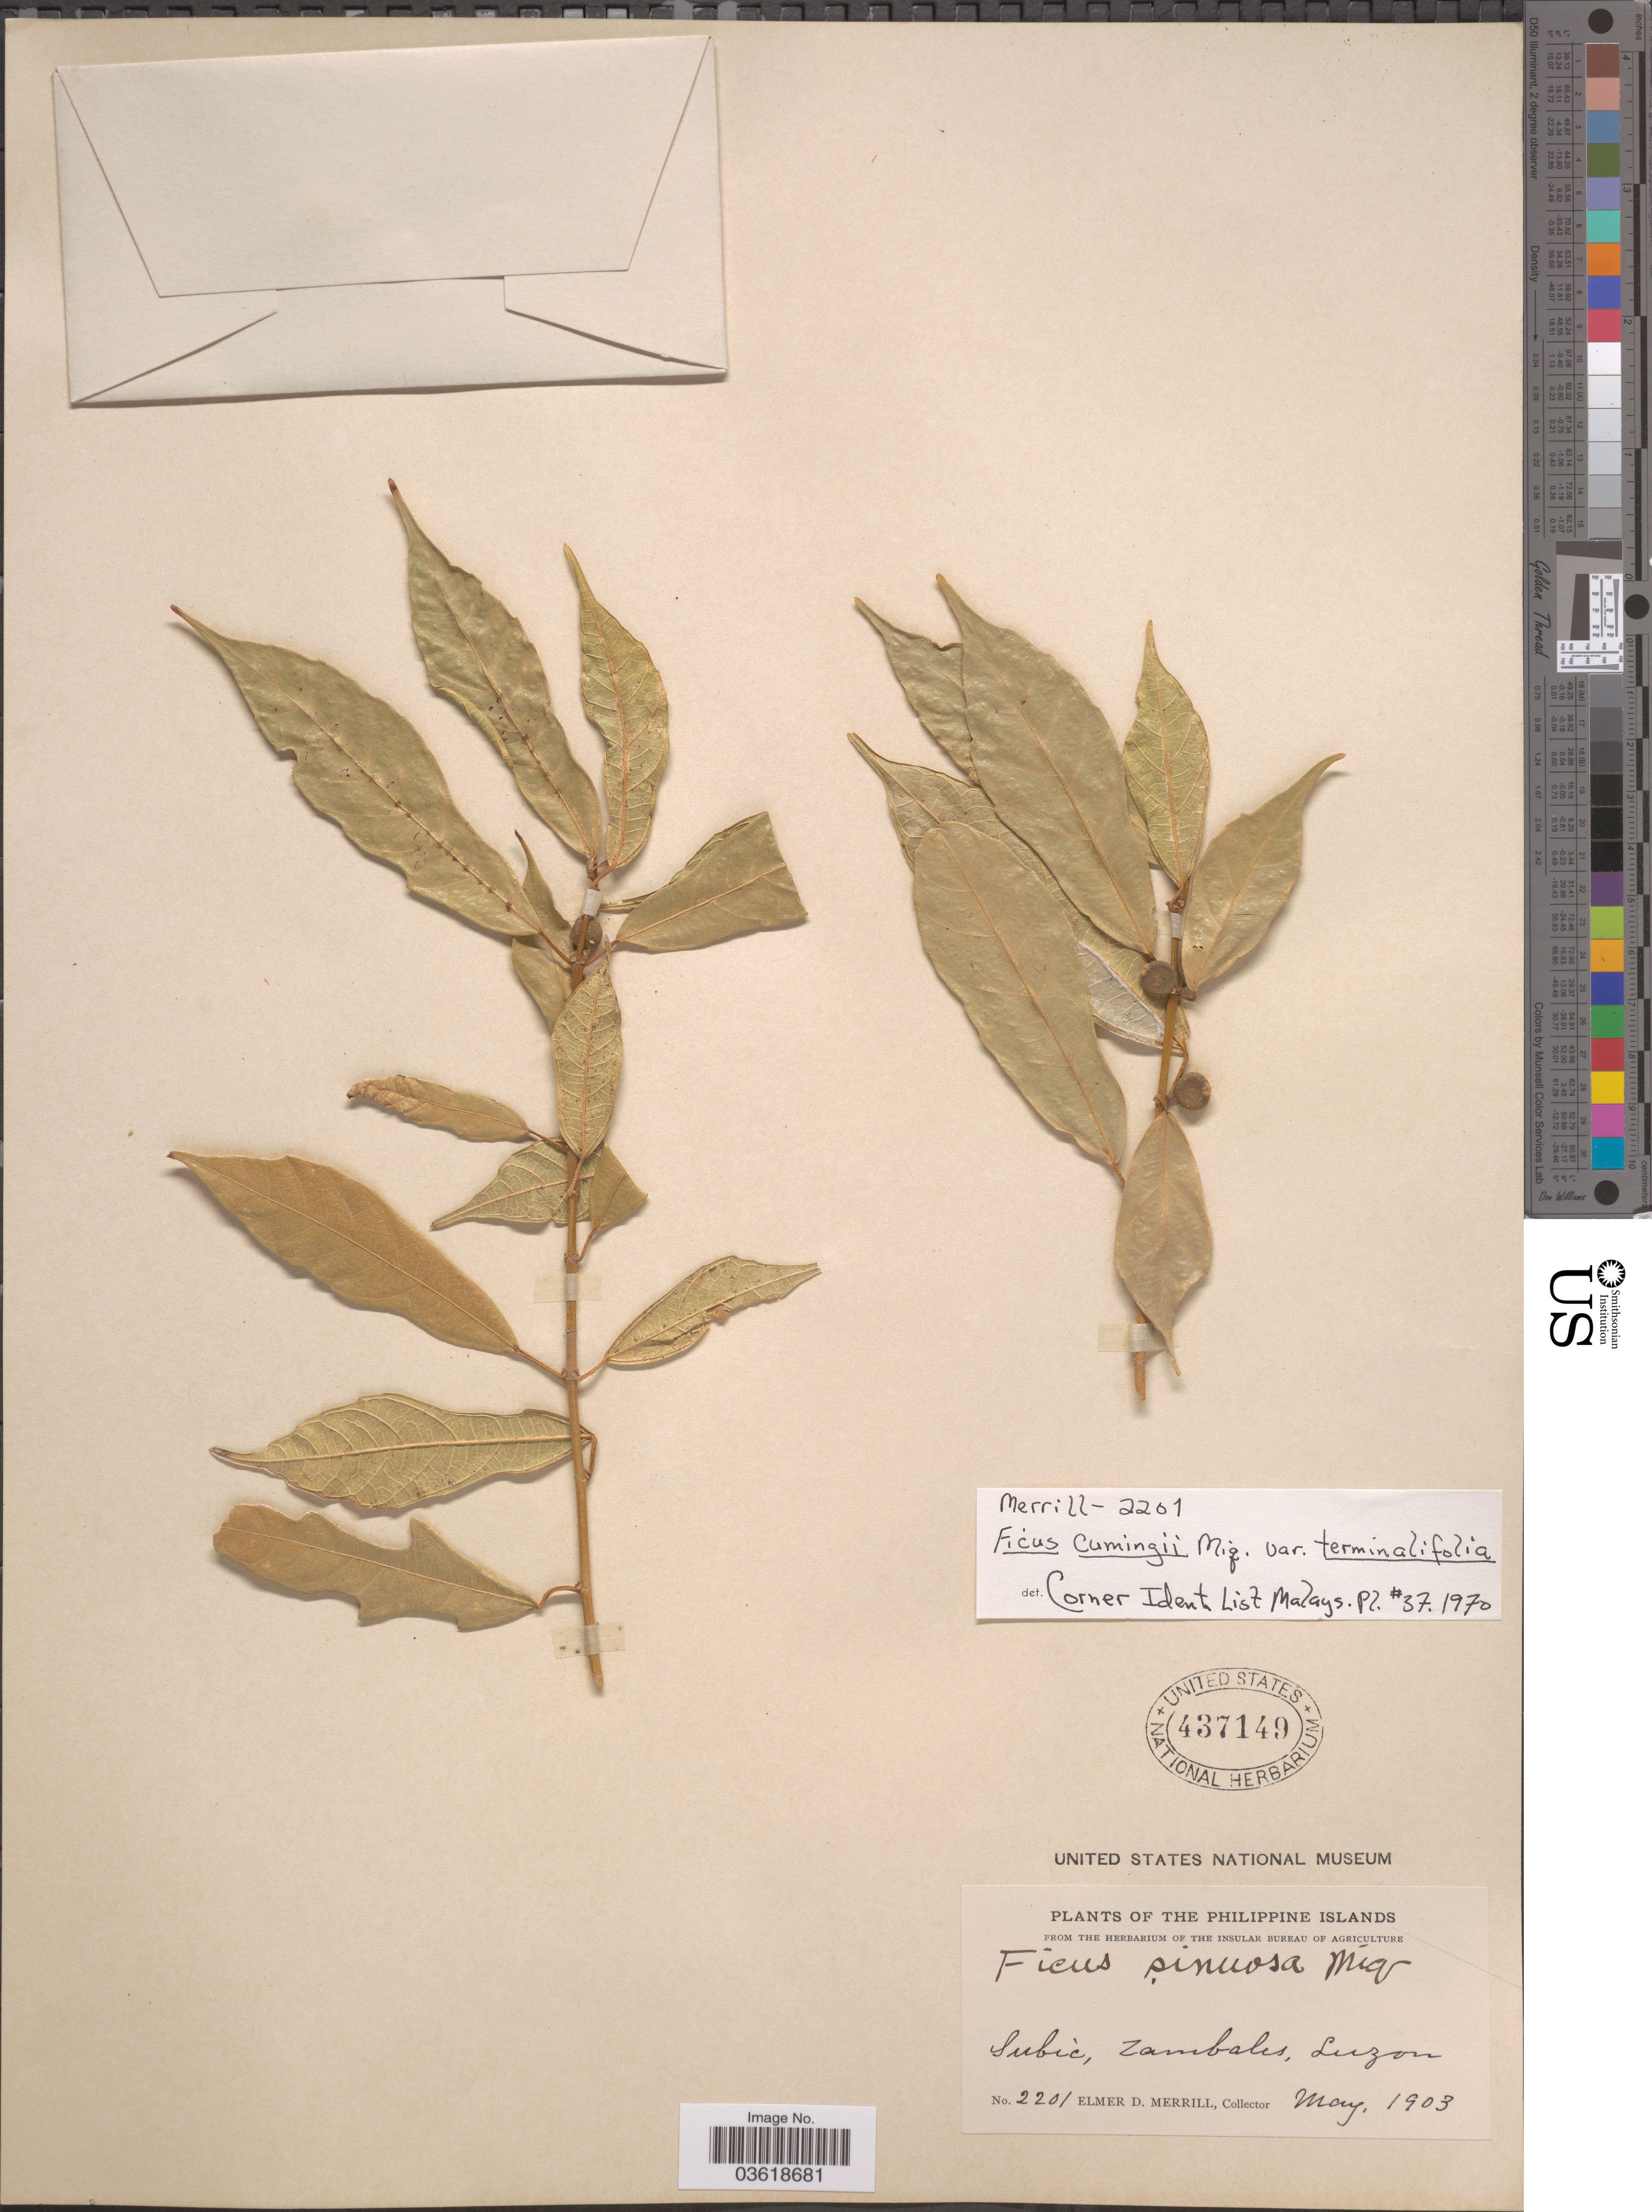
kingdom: Plantae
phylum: Tracheophyta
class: Magnoliopsida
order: Rosales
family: Moraceae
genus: Ficus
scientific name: Ficus cumingii var. terminalifolia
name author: (Elmer) Sata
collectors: E. D. Merrill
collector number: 2201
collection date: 1903-05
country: Philippines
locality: Philippine Islands. Subic, Zambales, Luzon.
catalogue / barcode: US 437149